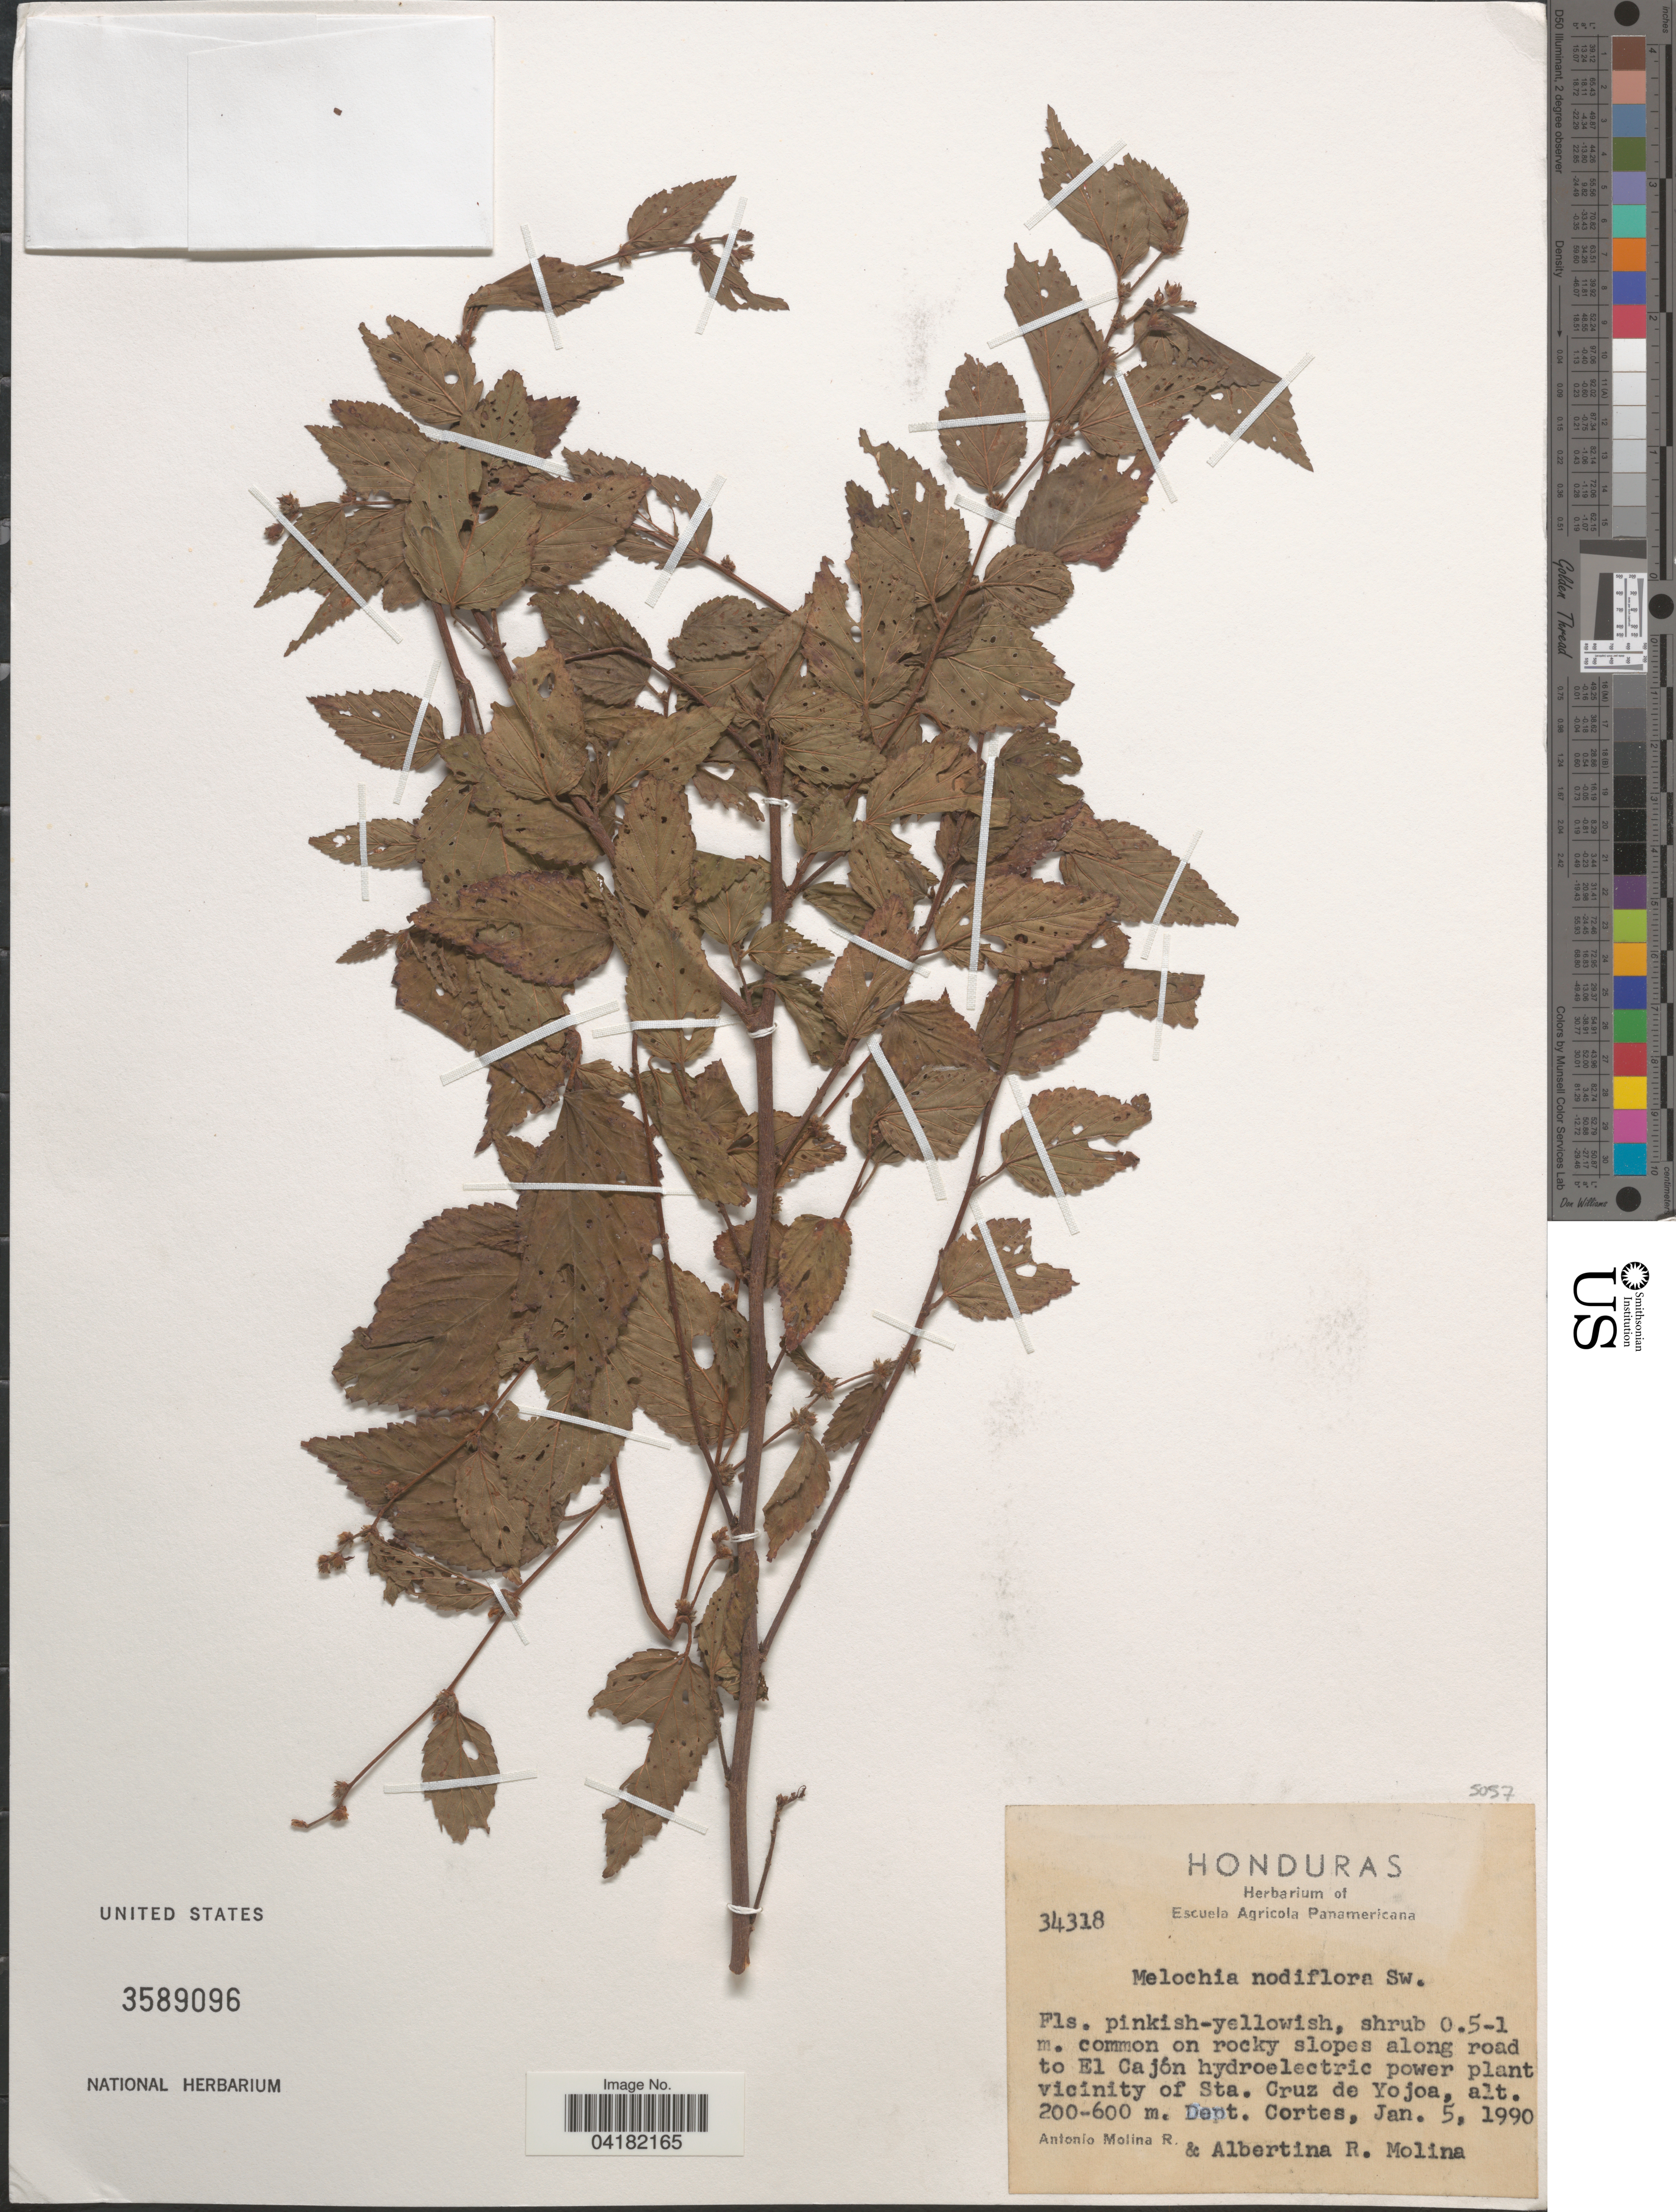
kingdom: Plantae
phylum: Tracheophyta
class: Magnoliopsida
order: Malvales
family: Malvaceae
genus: Melochia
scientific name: Melochia nodiflora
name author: Sw.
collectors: A. Molina R. & A. R. Molina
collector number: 34318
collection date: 1990-01-05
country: Honduras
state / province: Cortes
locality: Common on rocky slopes along road to El Cajón hydroelectric power plant vicinity of Sta. Cruz de Yojoa. Dept. Cortes.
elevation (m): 200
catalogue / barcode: US 3589096